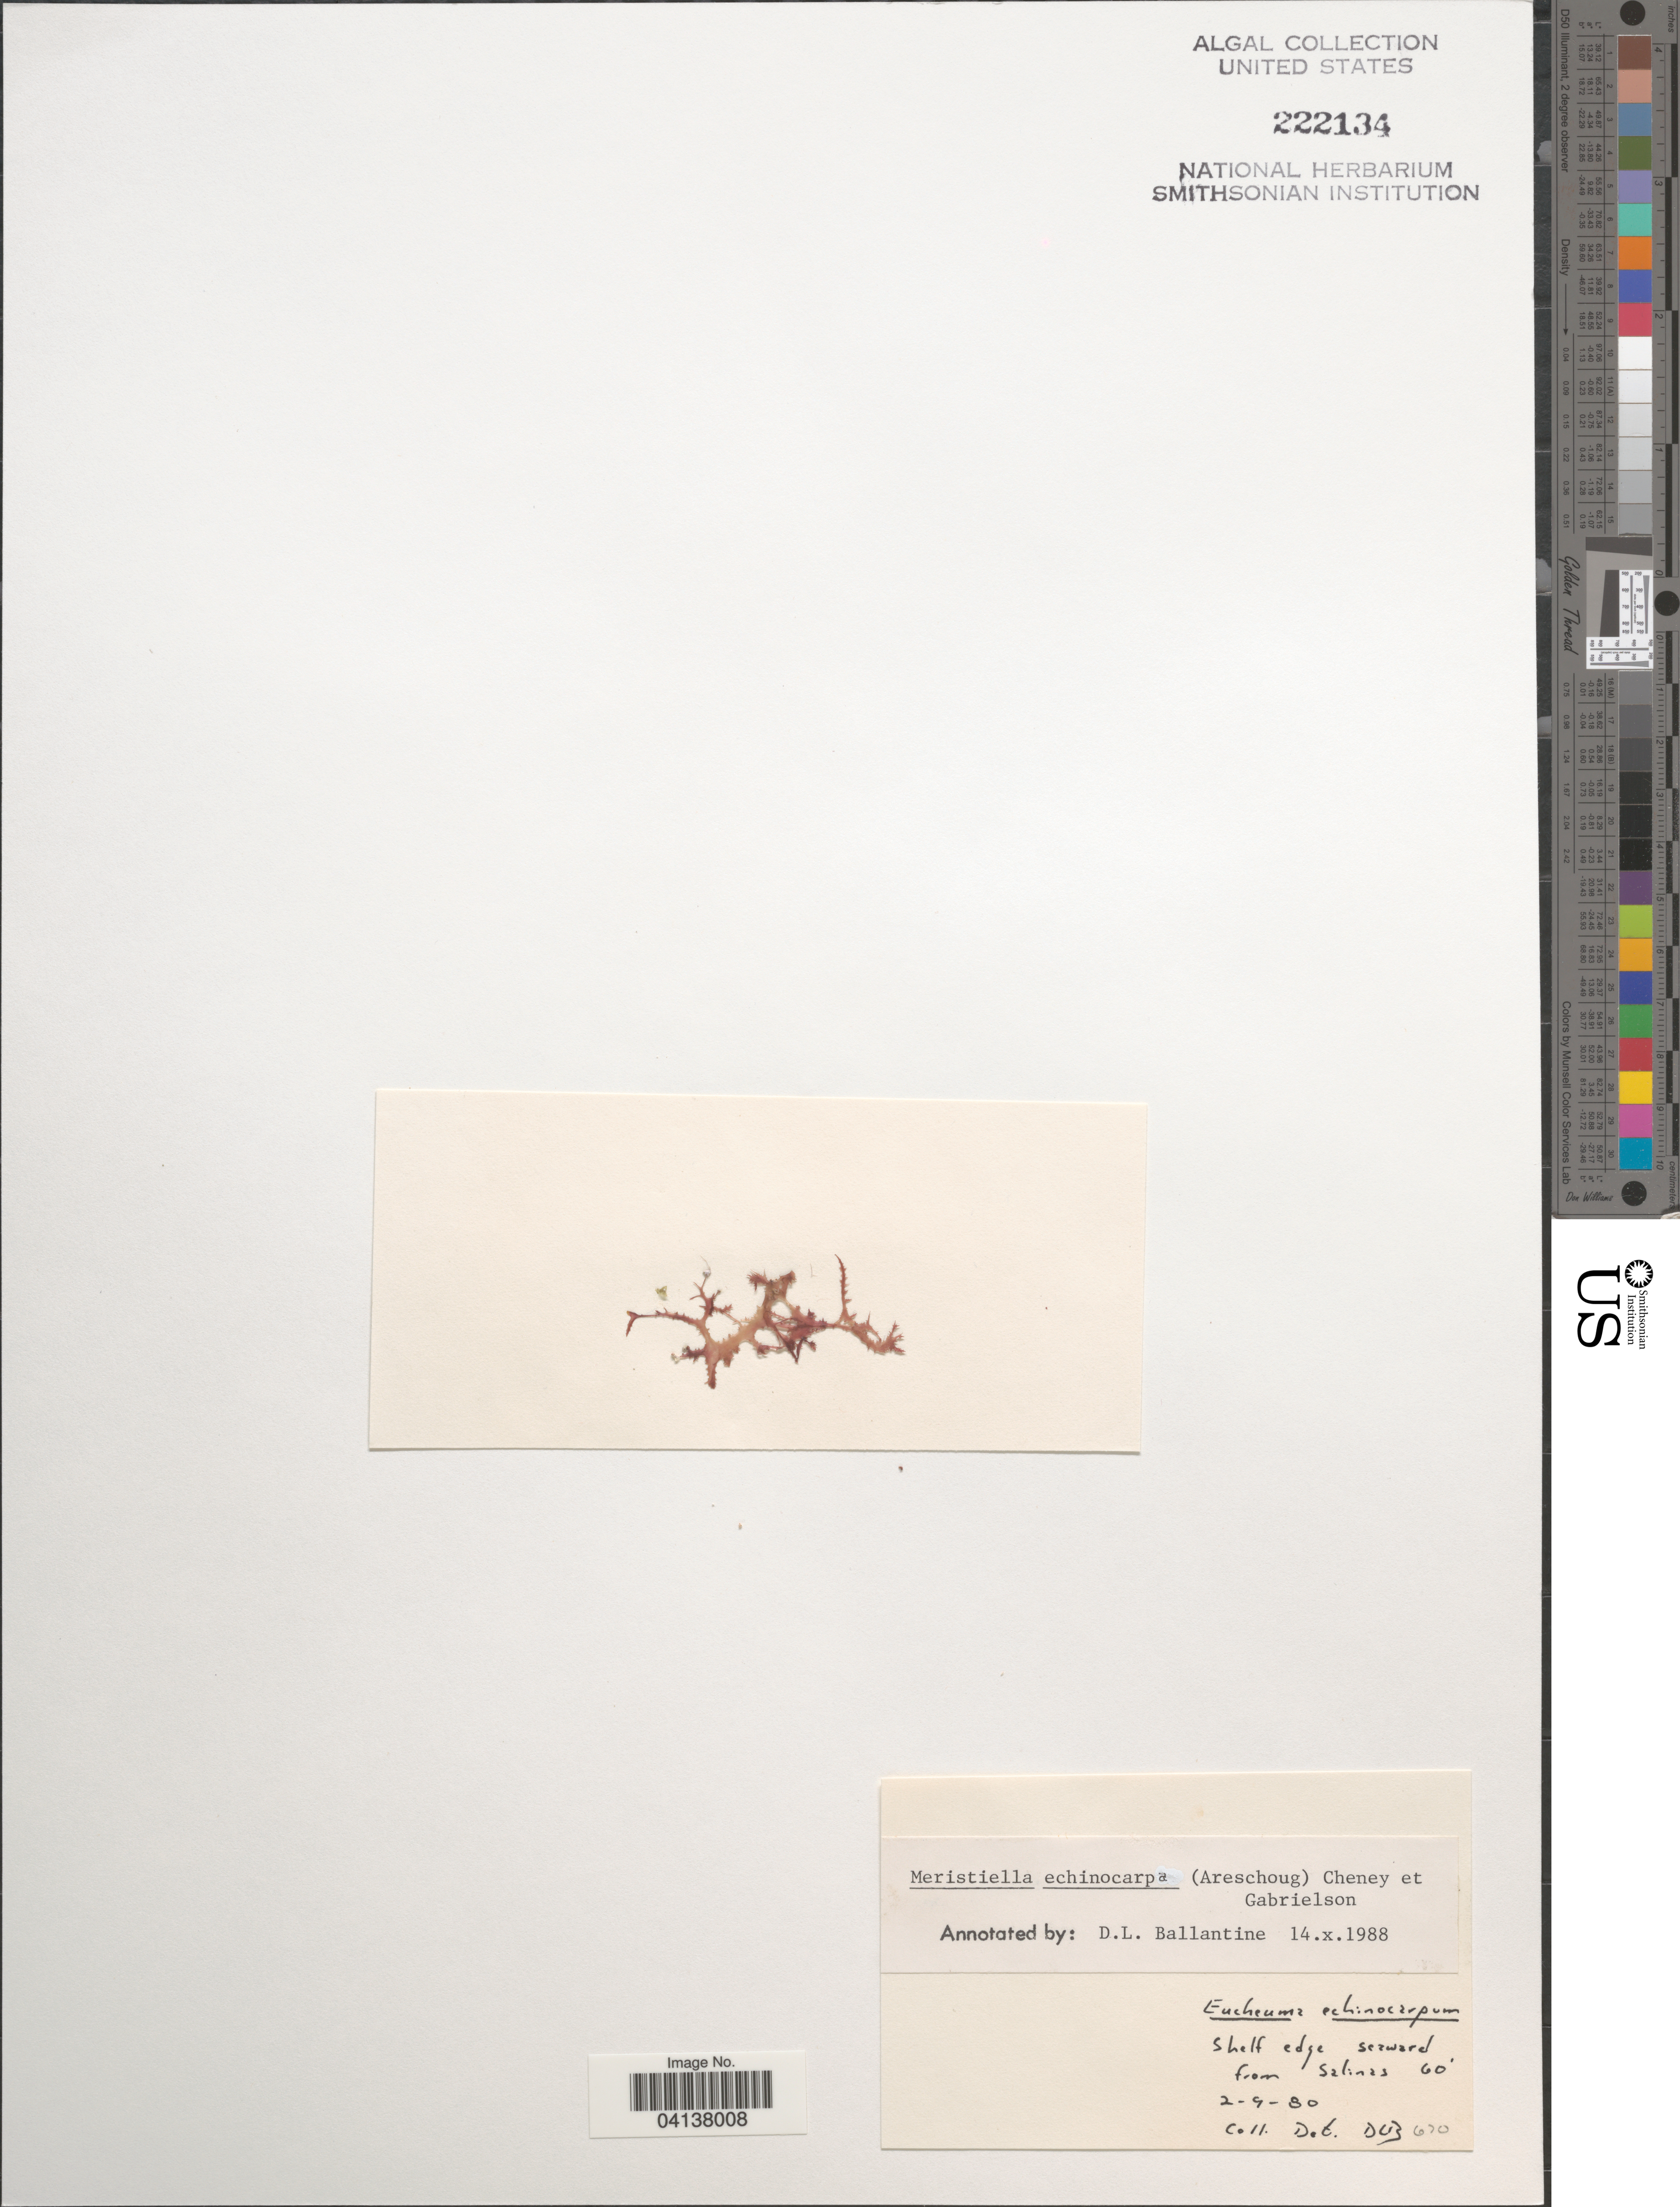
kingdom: Plantae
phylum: Rhodophyta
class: Florideophyceae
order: Gigartinales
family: Solieriaceae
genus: Meristotheca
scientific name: Meristotheca gelidium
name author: (J. Agardh) E.J. Faye & Masuda in E.J. Faye et al.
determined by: Algae name updating Project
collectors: D. L. B.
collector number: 670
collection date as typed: Transcribed d/m/y: 2/9/80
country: Puerto Rico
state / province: Salinas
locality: Shelf edge seaward from Salinas.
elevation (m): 18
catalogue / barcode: US 222134